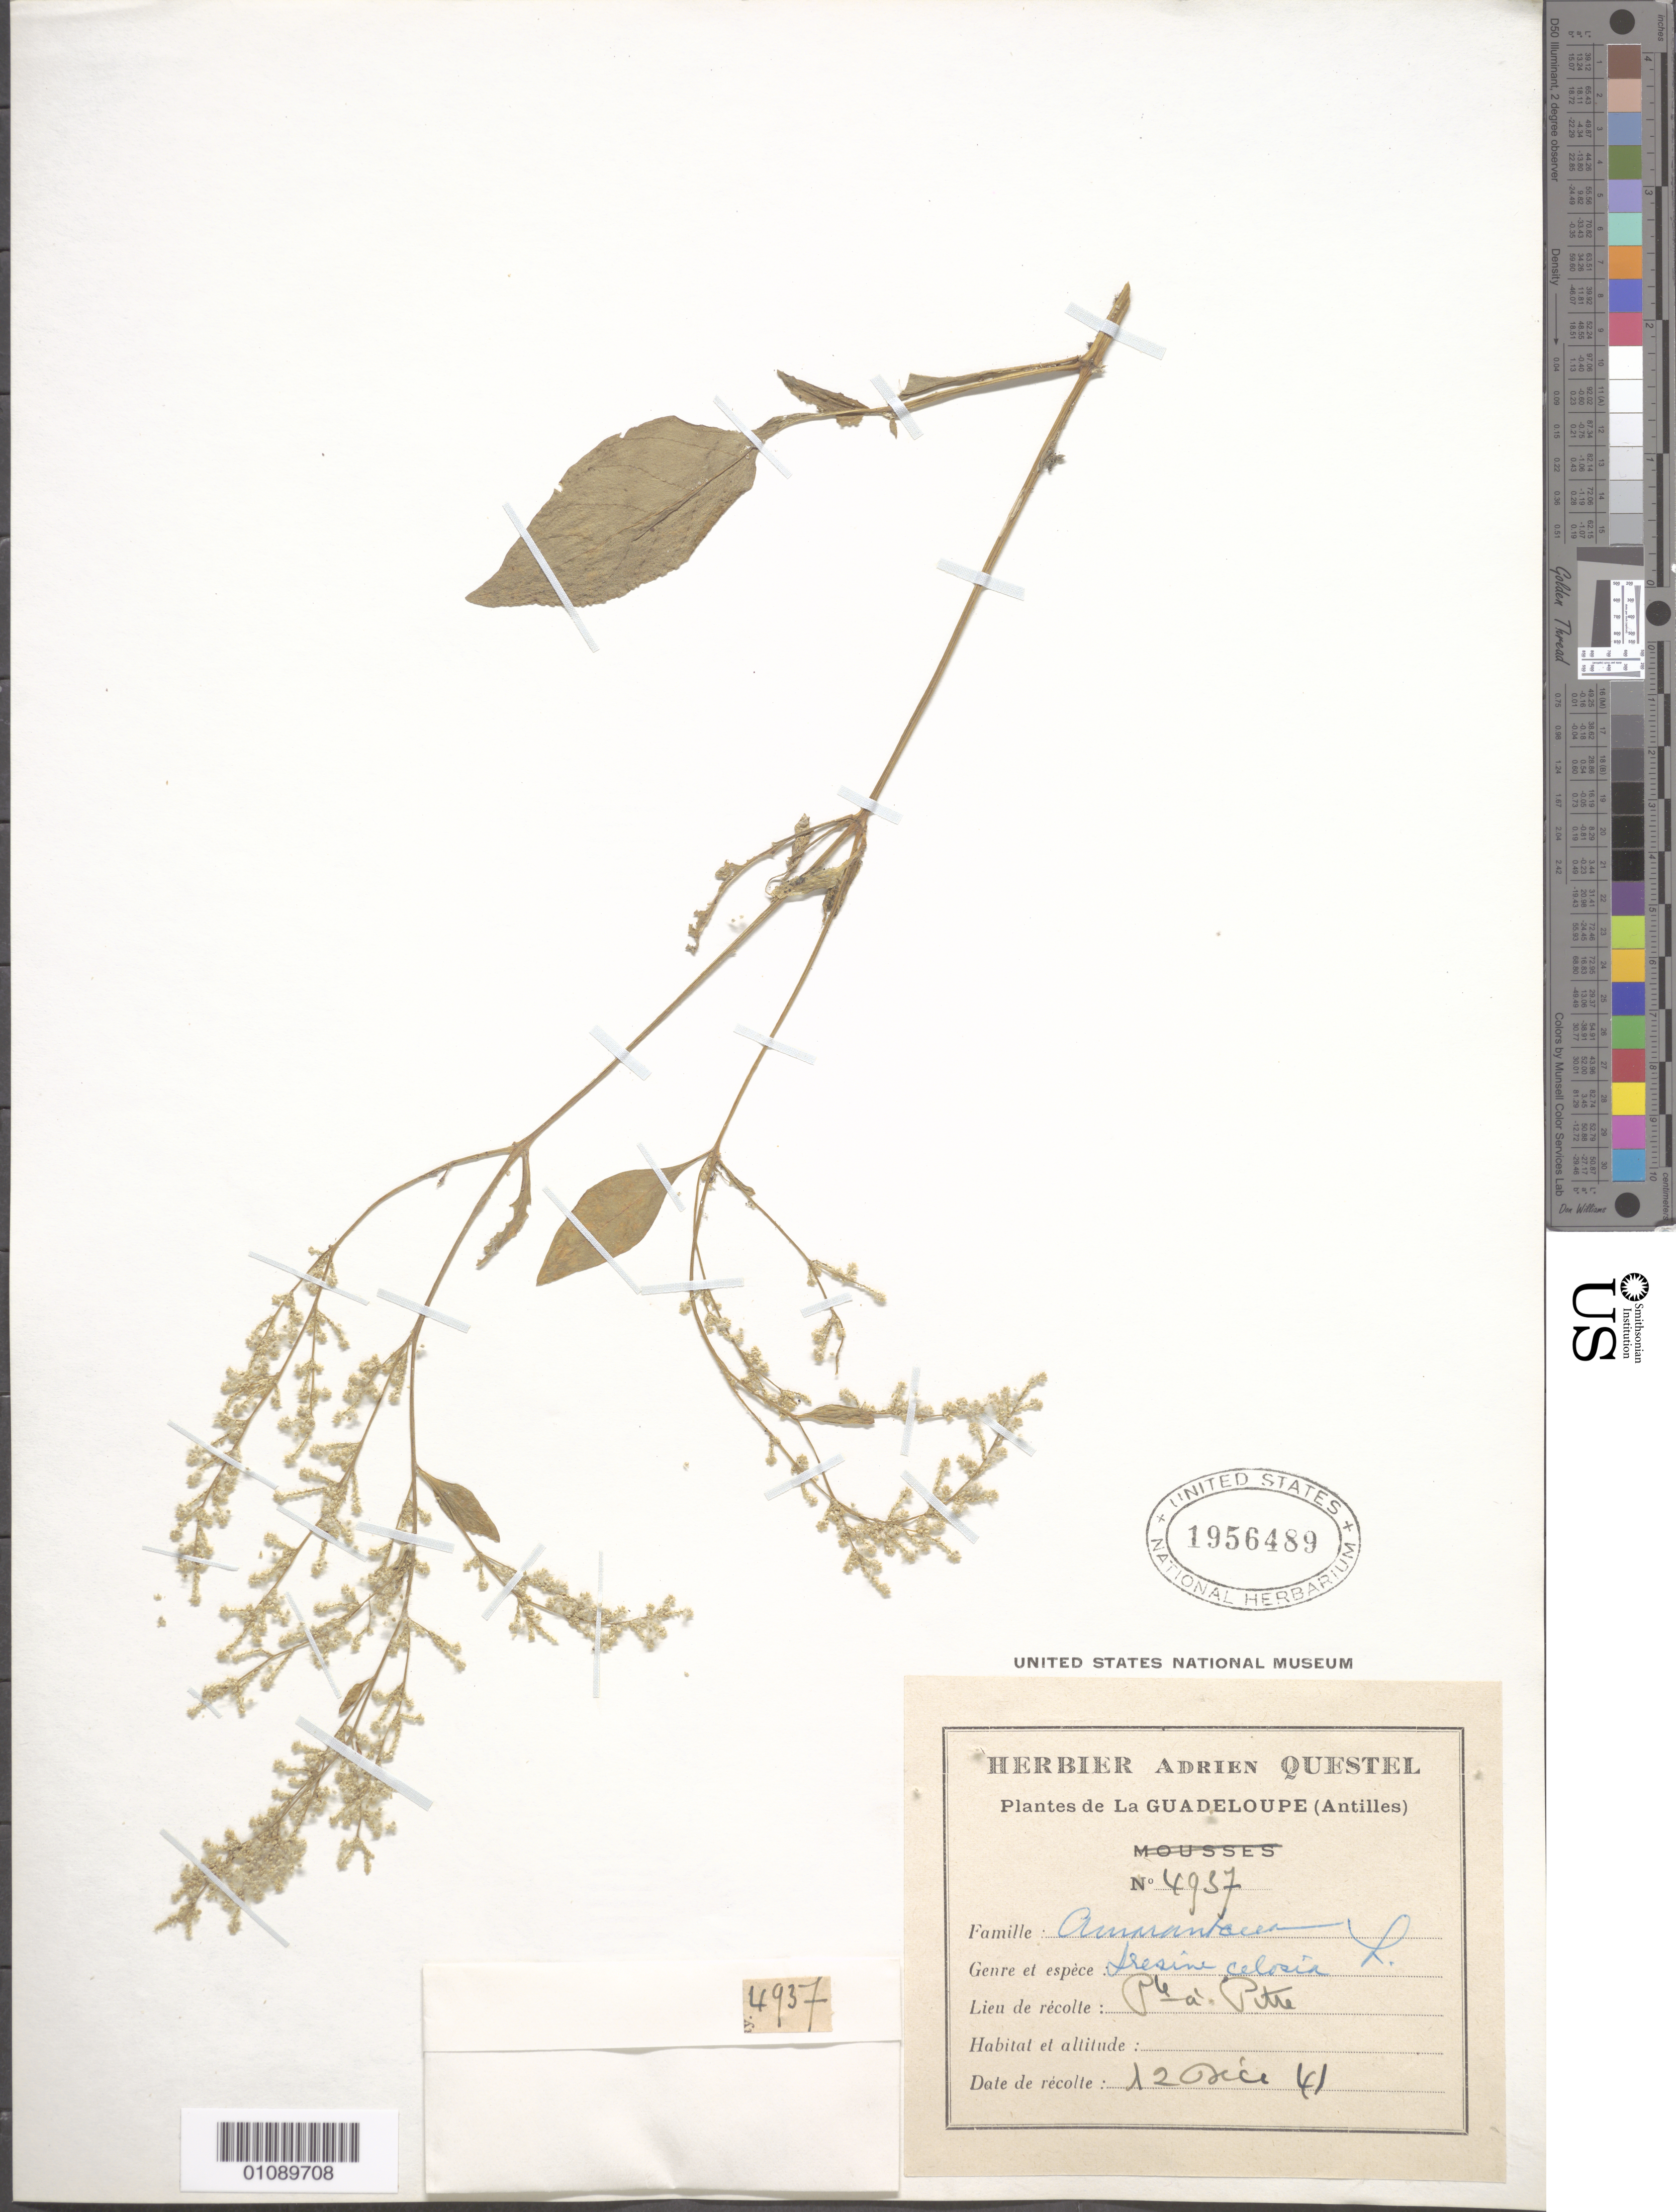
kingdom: Plantae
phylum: Tracheophyta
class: Magnoliopsida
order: Caryophyllales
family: Amaranthaceae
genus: Iresine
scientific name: Iresine celosia subsp. celosia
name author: L.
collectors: A. Questel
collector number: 4937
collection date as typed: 12 Dec 1941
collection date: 1941-12-12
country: Guadeloupe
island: Grande Terre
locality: Pte. a Pitre.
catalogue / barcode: US 1956489